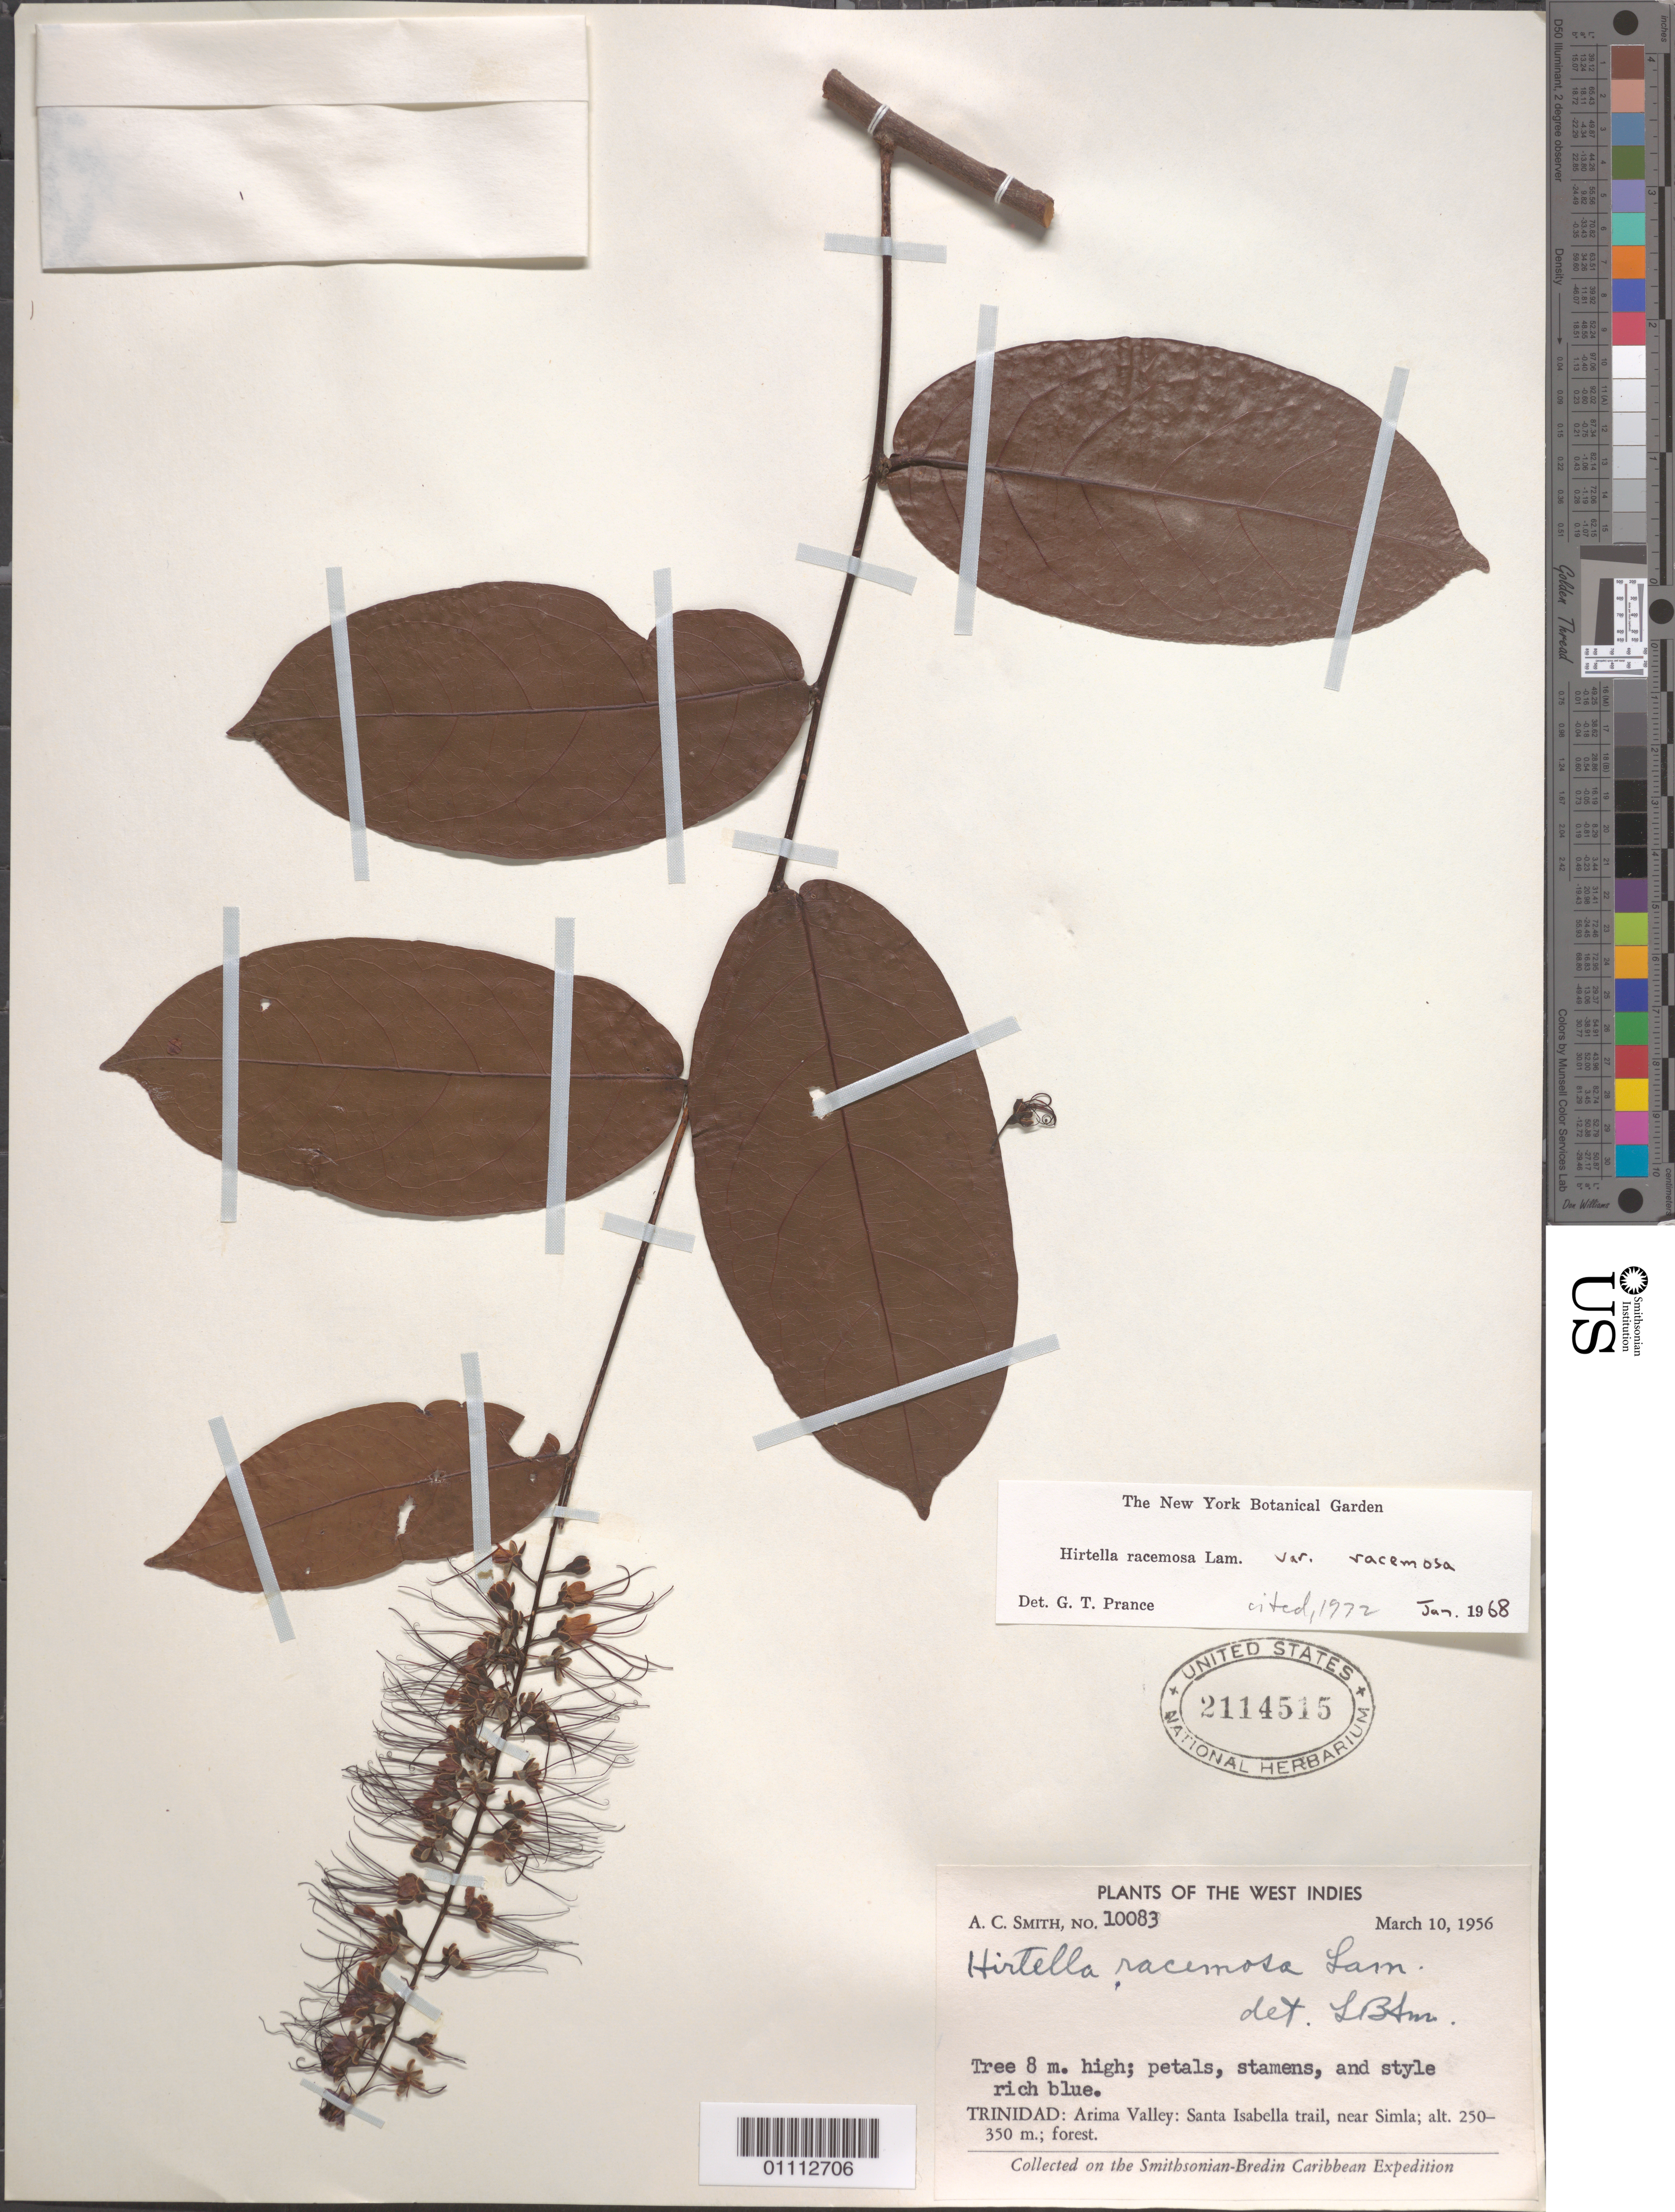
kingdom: Plantae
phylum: Tracheophyta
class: Magnoliopsida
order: Malpighiales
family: Chrysobalanaceae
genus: Hirtella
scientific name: Hirtella racemosa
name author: Lam.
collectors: A. C. Smith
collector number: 10083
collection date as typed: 10 Mar 1956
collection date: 1956-03-10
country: Trinidad and Tobago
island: Trinidad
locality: Forest of Arima Valley: Santa Isabella trail, near Simla.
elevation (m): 250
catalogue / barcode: US 2114515